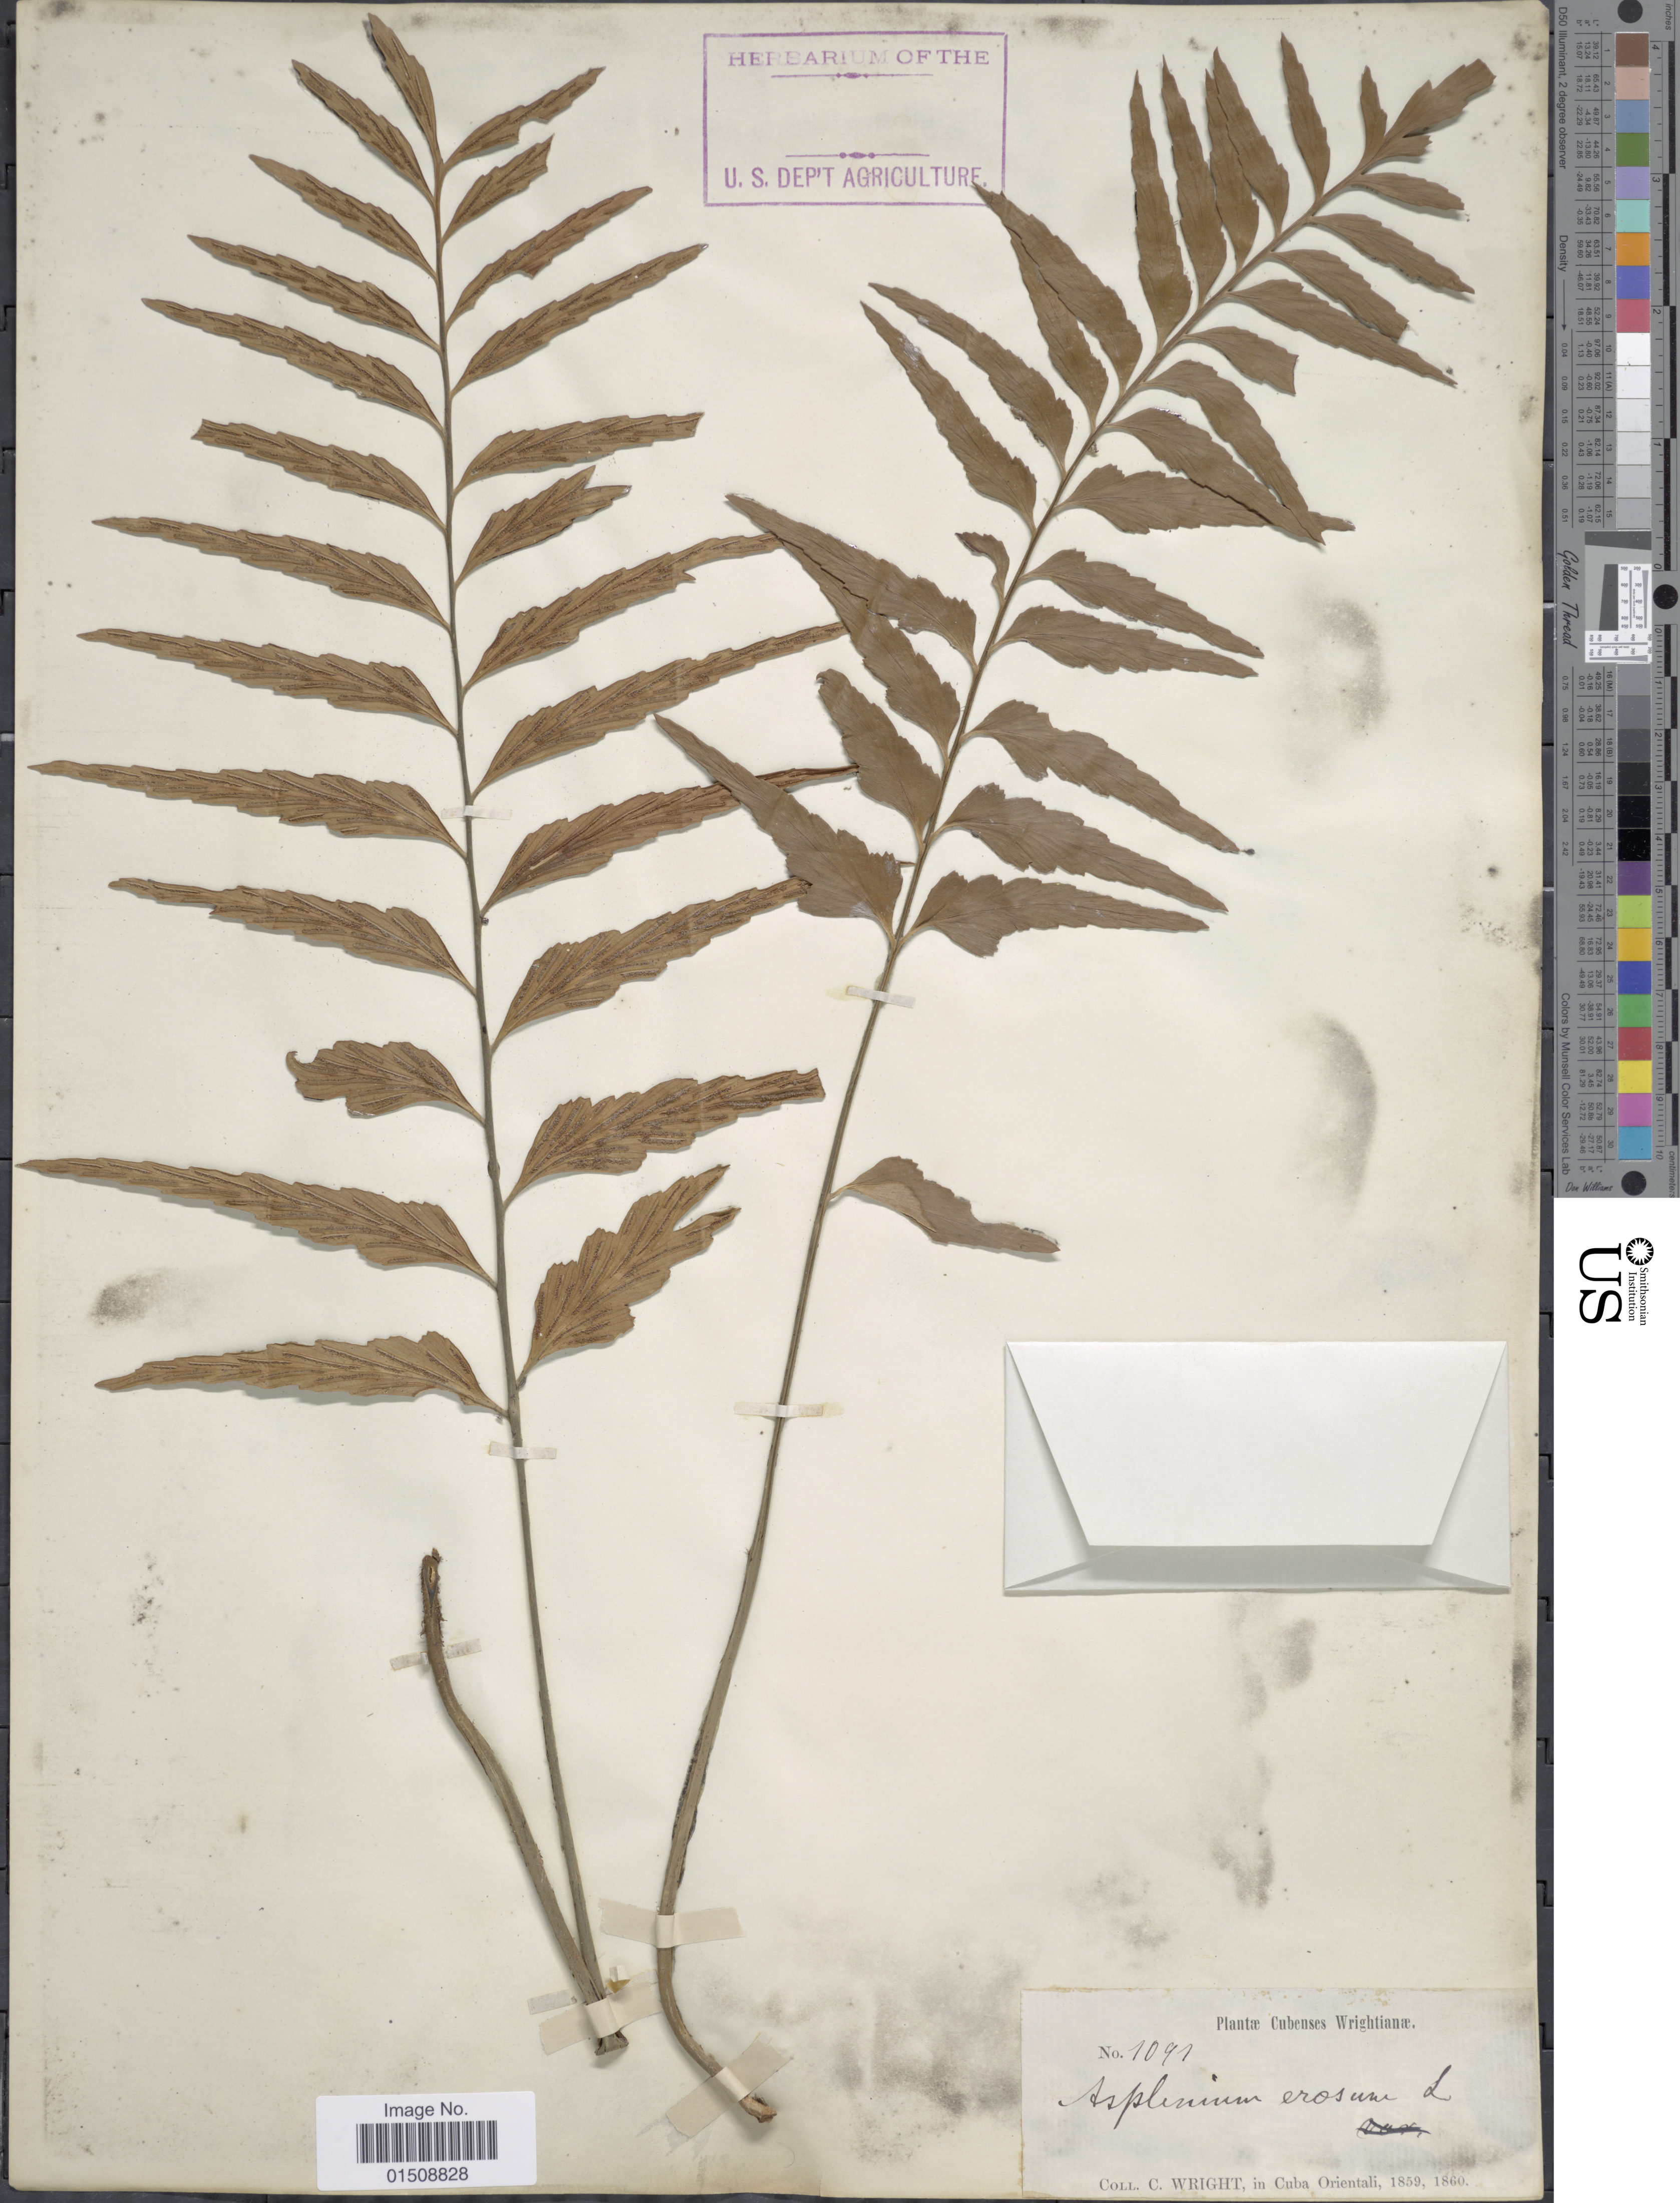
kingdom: Plantae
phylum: Tracheophyta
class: Polypodiopsida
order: Polypodiales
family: Aspleniaceae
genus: Asplenium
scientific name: Asplenium erosum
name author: L.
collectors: C. Wright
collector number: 1091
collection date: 1859/1860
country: Cuba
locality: Cubenses, In Cuba Orientali